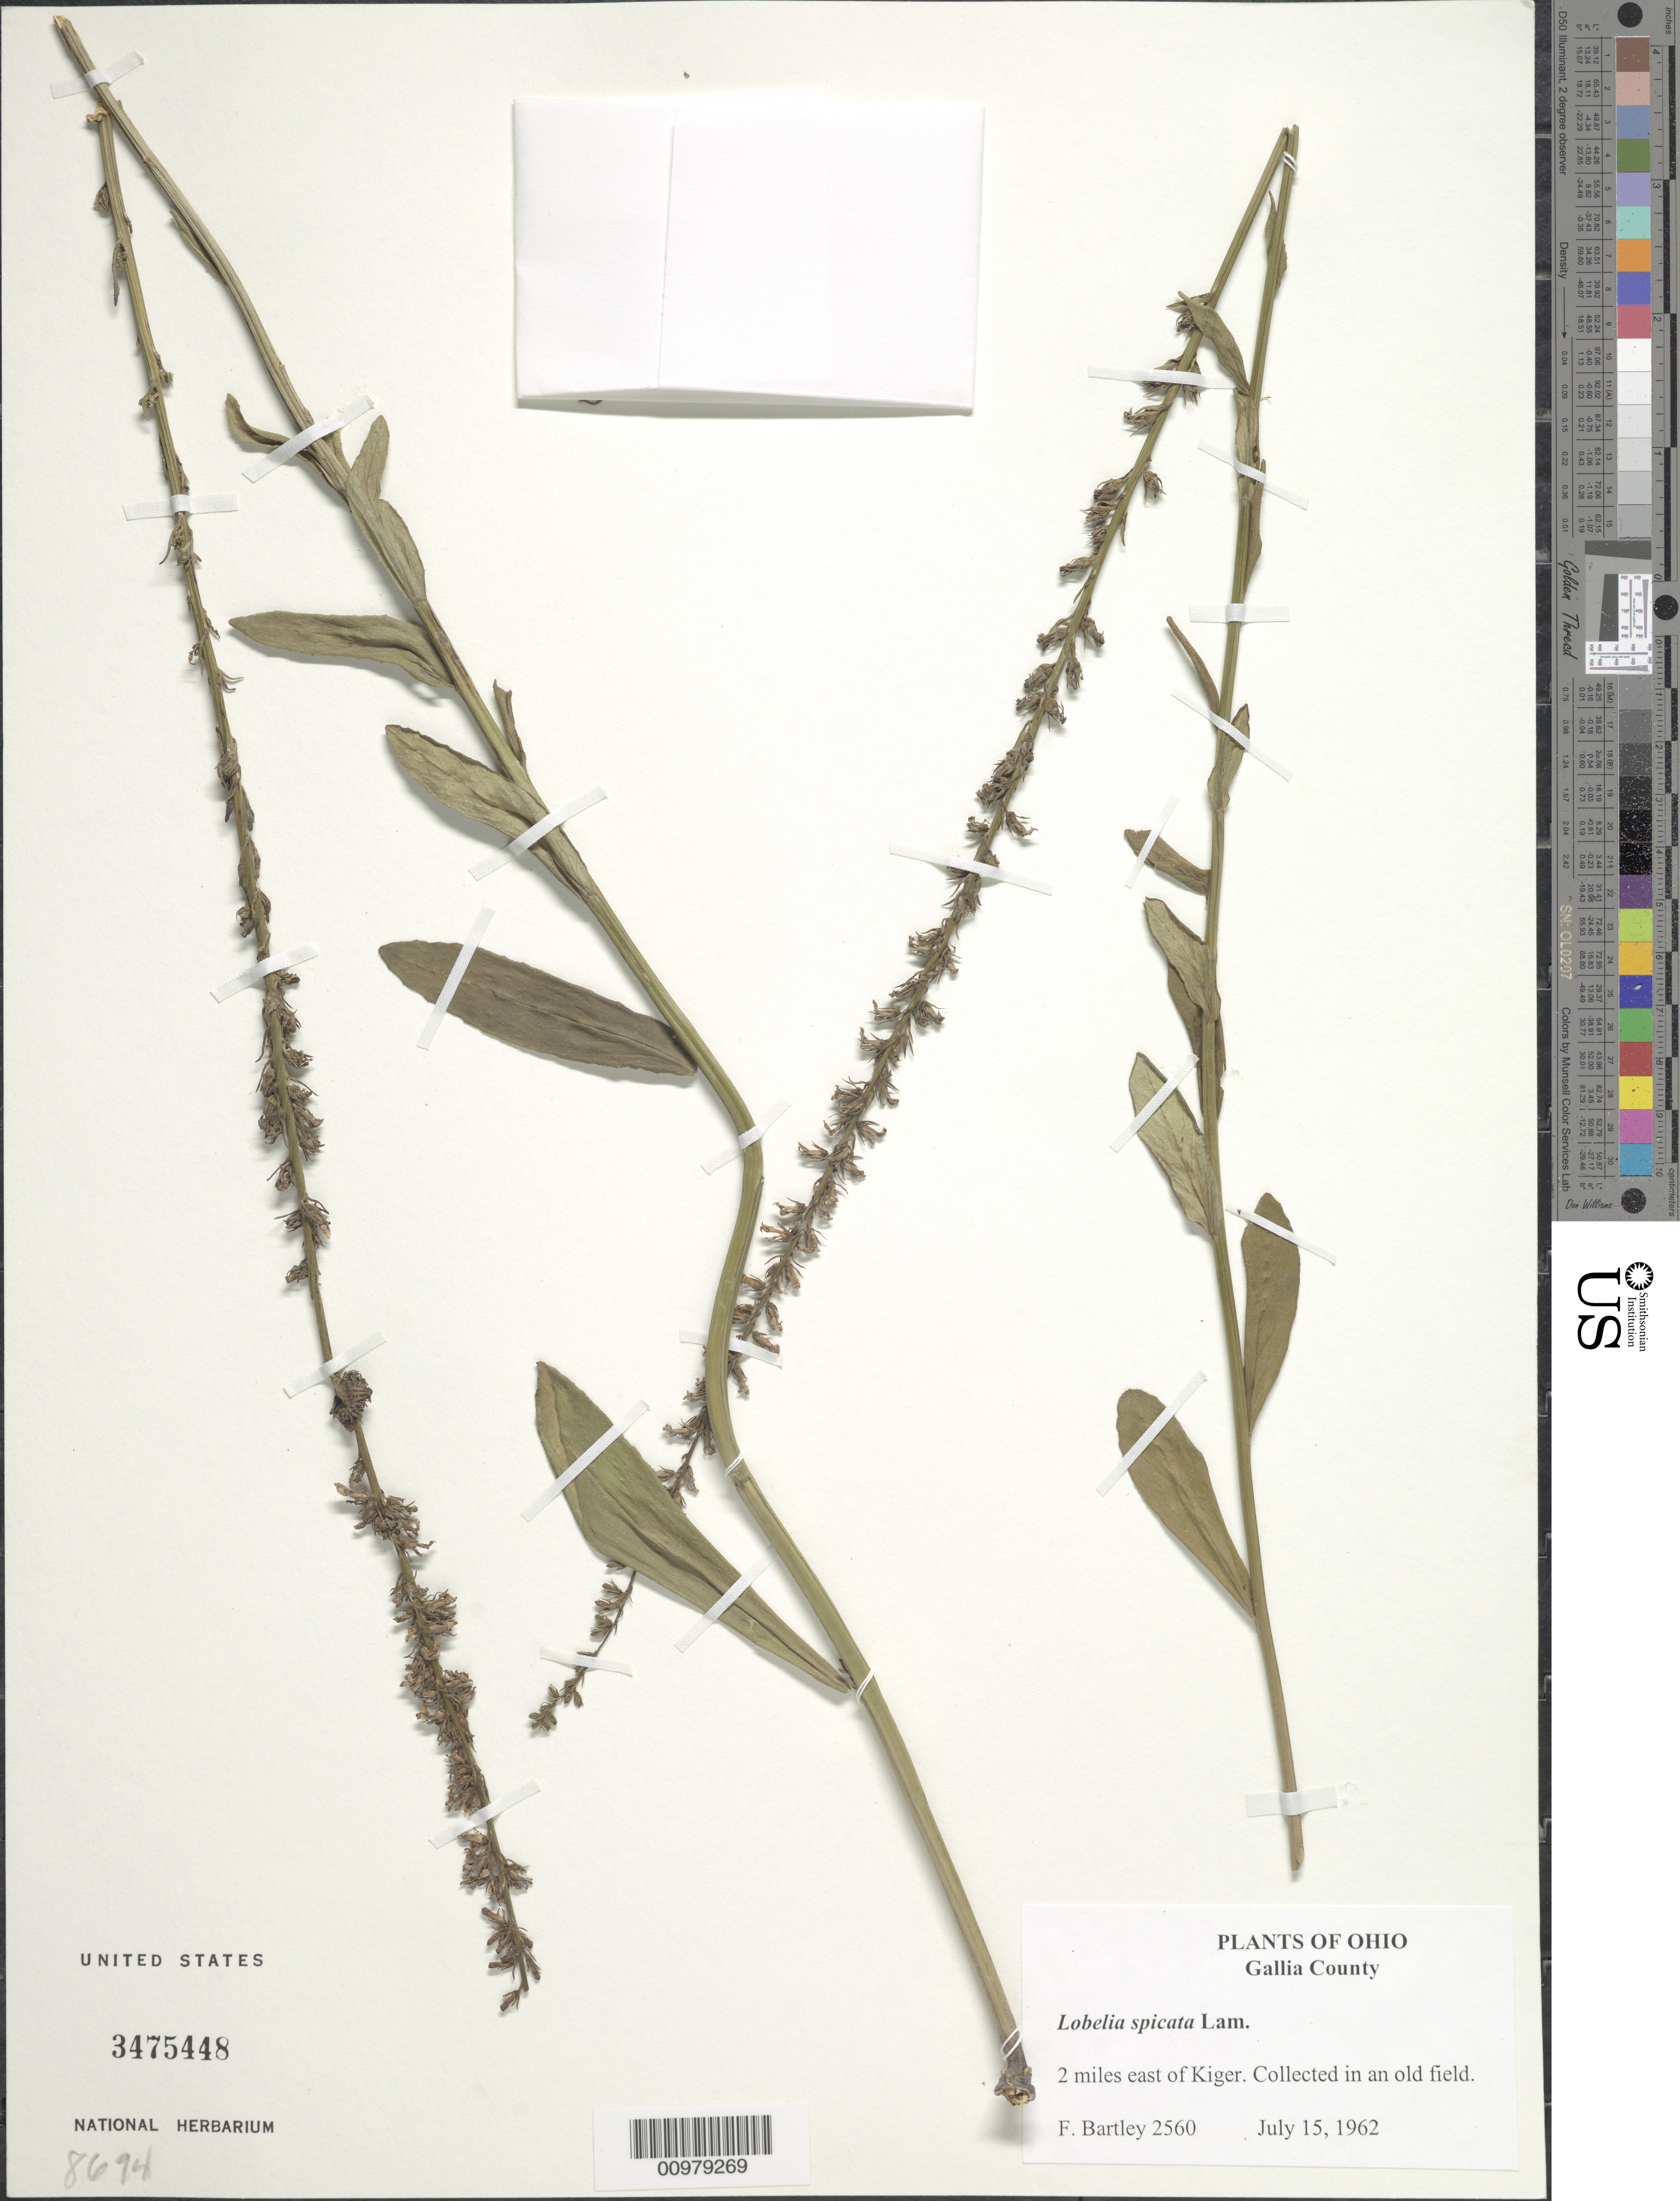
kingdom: Plantae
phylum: Tracheophyta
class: Magnoliopsida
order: Asterales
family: Campanulaceae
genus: Lobelia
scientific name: Lobelia spicata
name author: Lam.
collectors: F. Bartley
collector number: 2560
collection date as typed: July 15,1962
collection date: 1962-07-15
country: United States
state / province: Ohio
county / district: Gallia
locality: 2 miles east of Kiger.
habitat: collected in an old field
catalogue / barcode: US 3475448